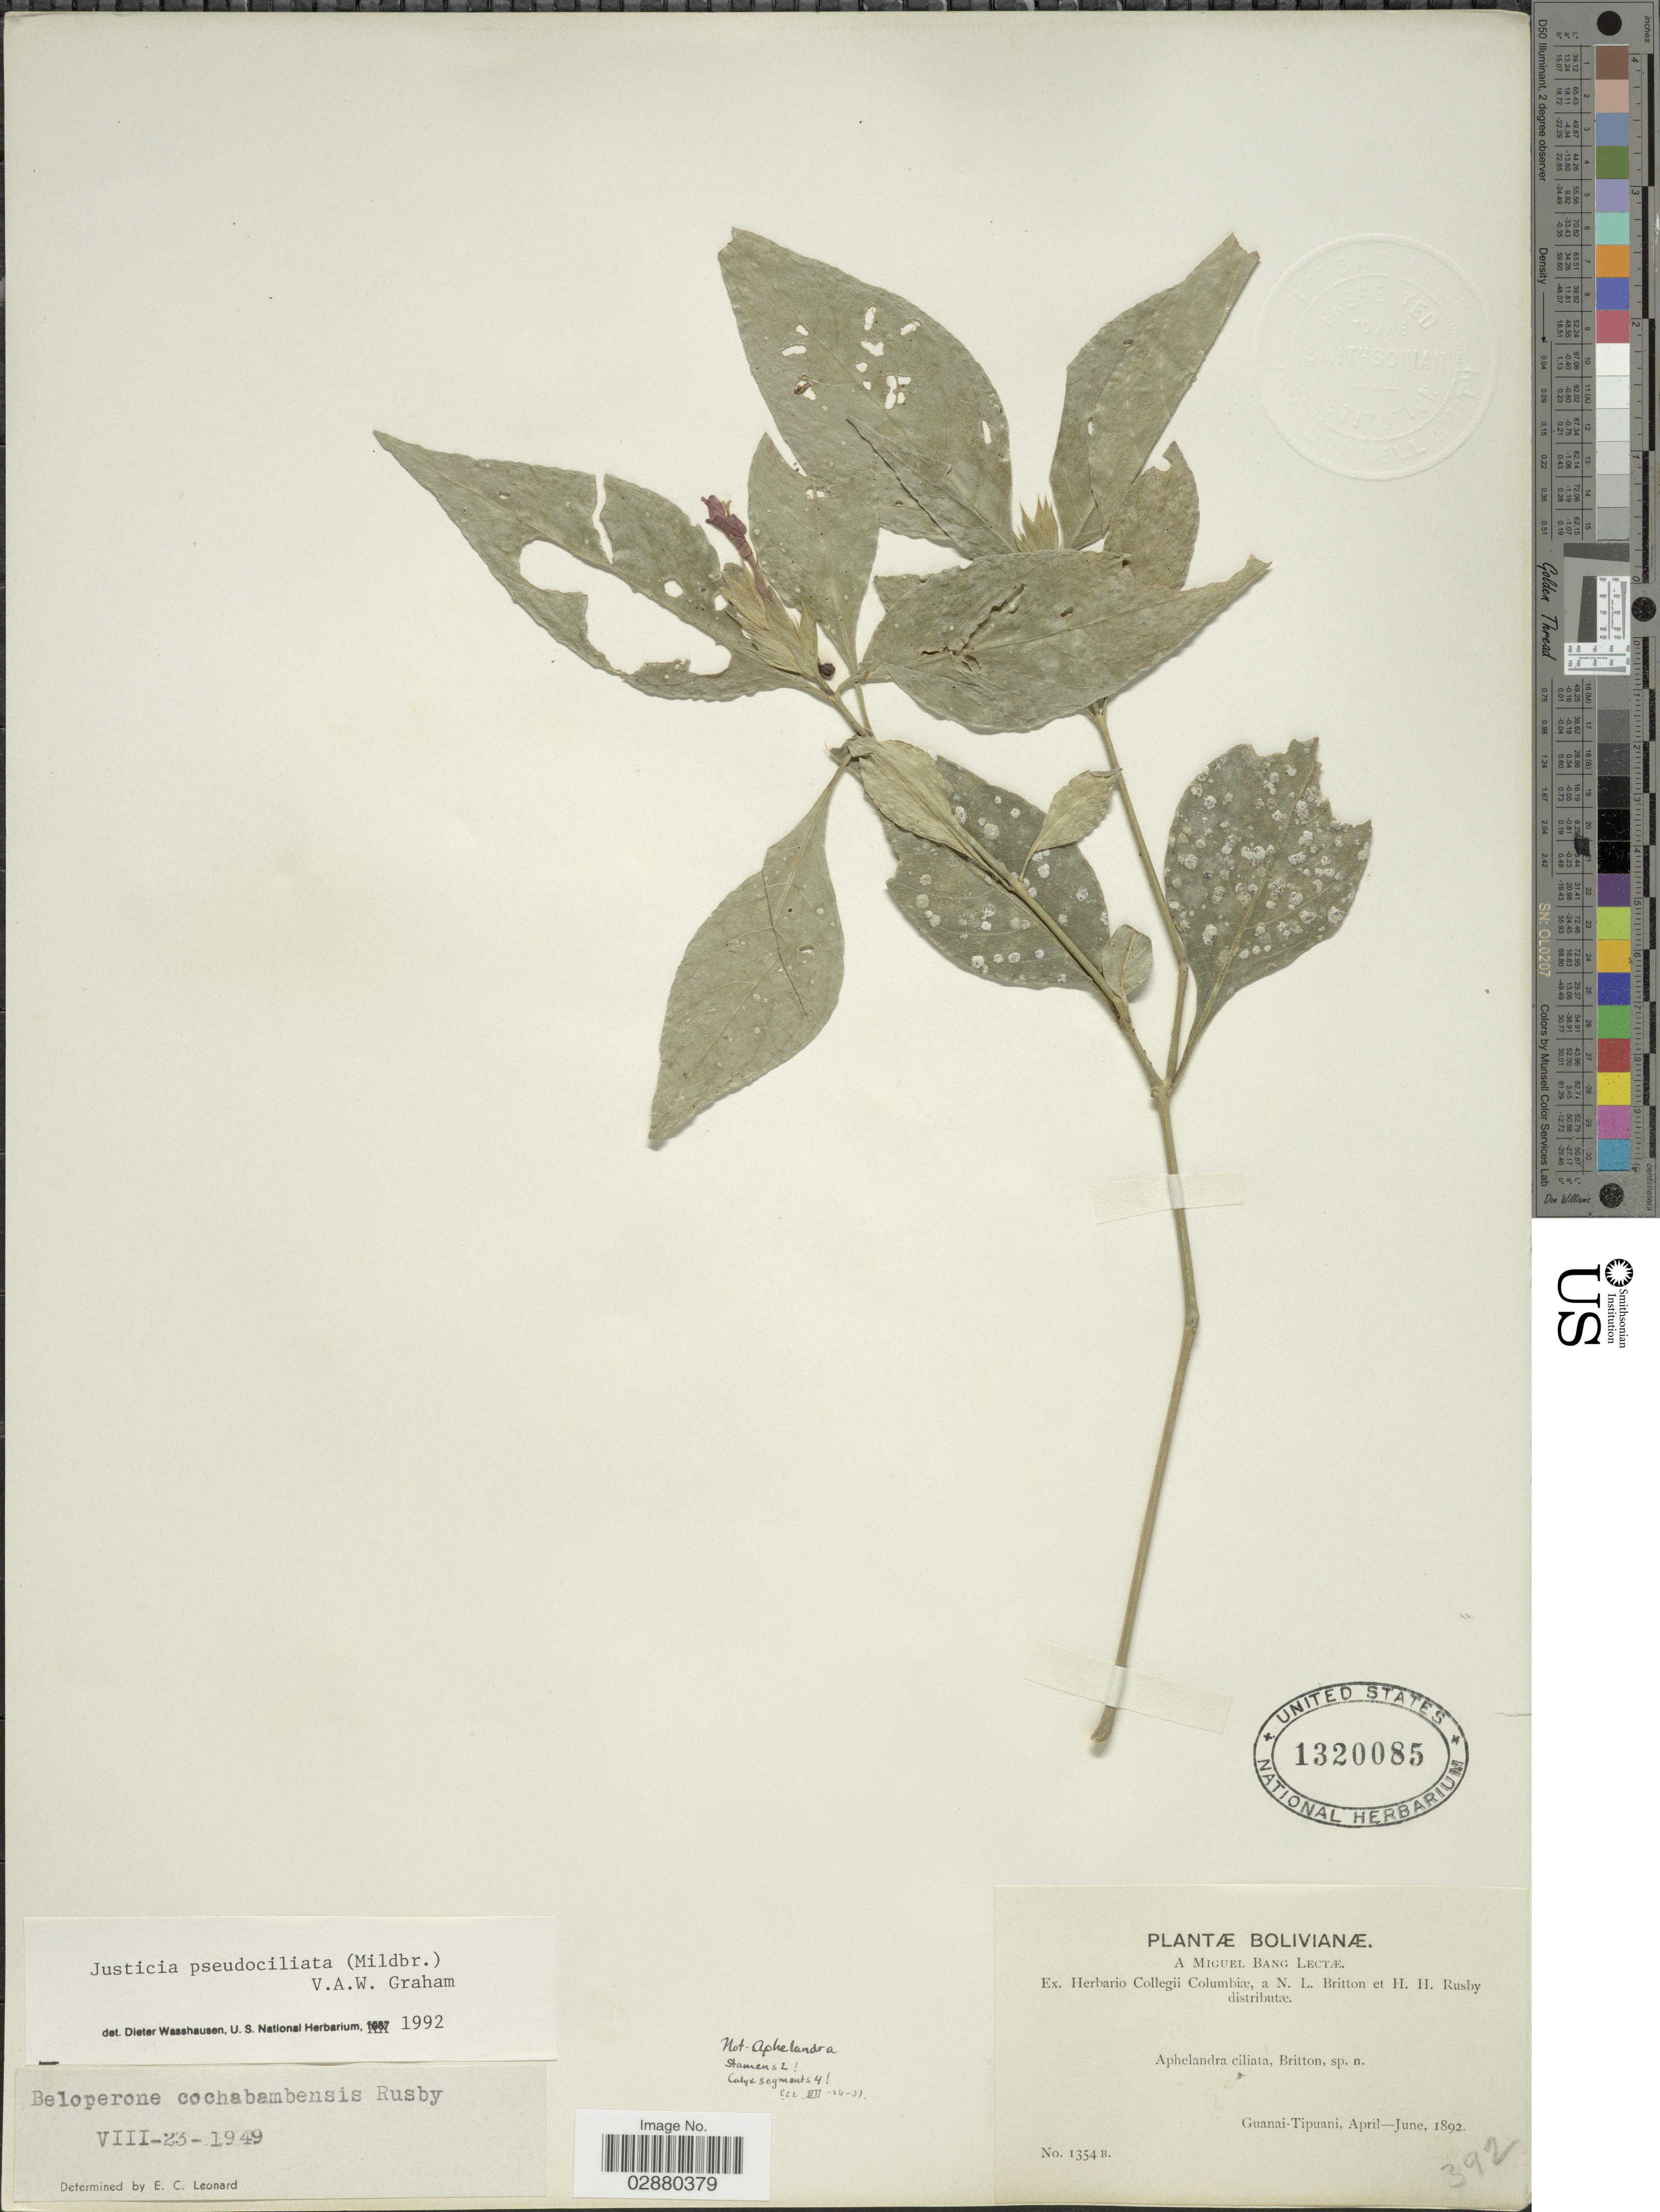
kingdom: Plantae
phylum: Tracheophyta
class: Magnoliopsida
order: Lamiales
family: Acanthaceae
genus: Justicia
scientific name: Justicia ramulosa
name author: (Morong) V.A.W. Graham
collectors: M. Bang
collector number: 1354B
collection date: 1892-04/1892-06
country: Bolivia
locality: Guanai-Tipuani.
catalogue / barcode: US 1320085